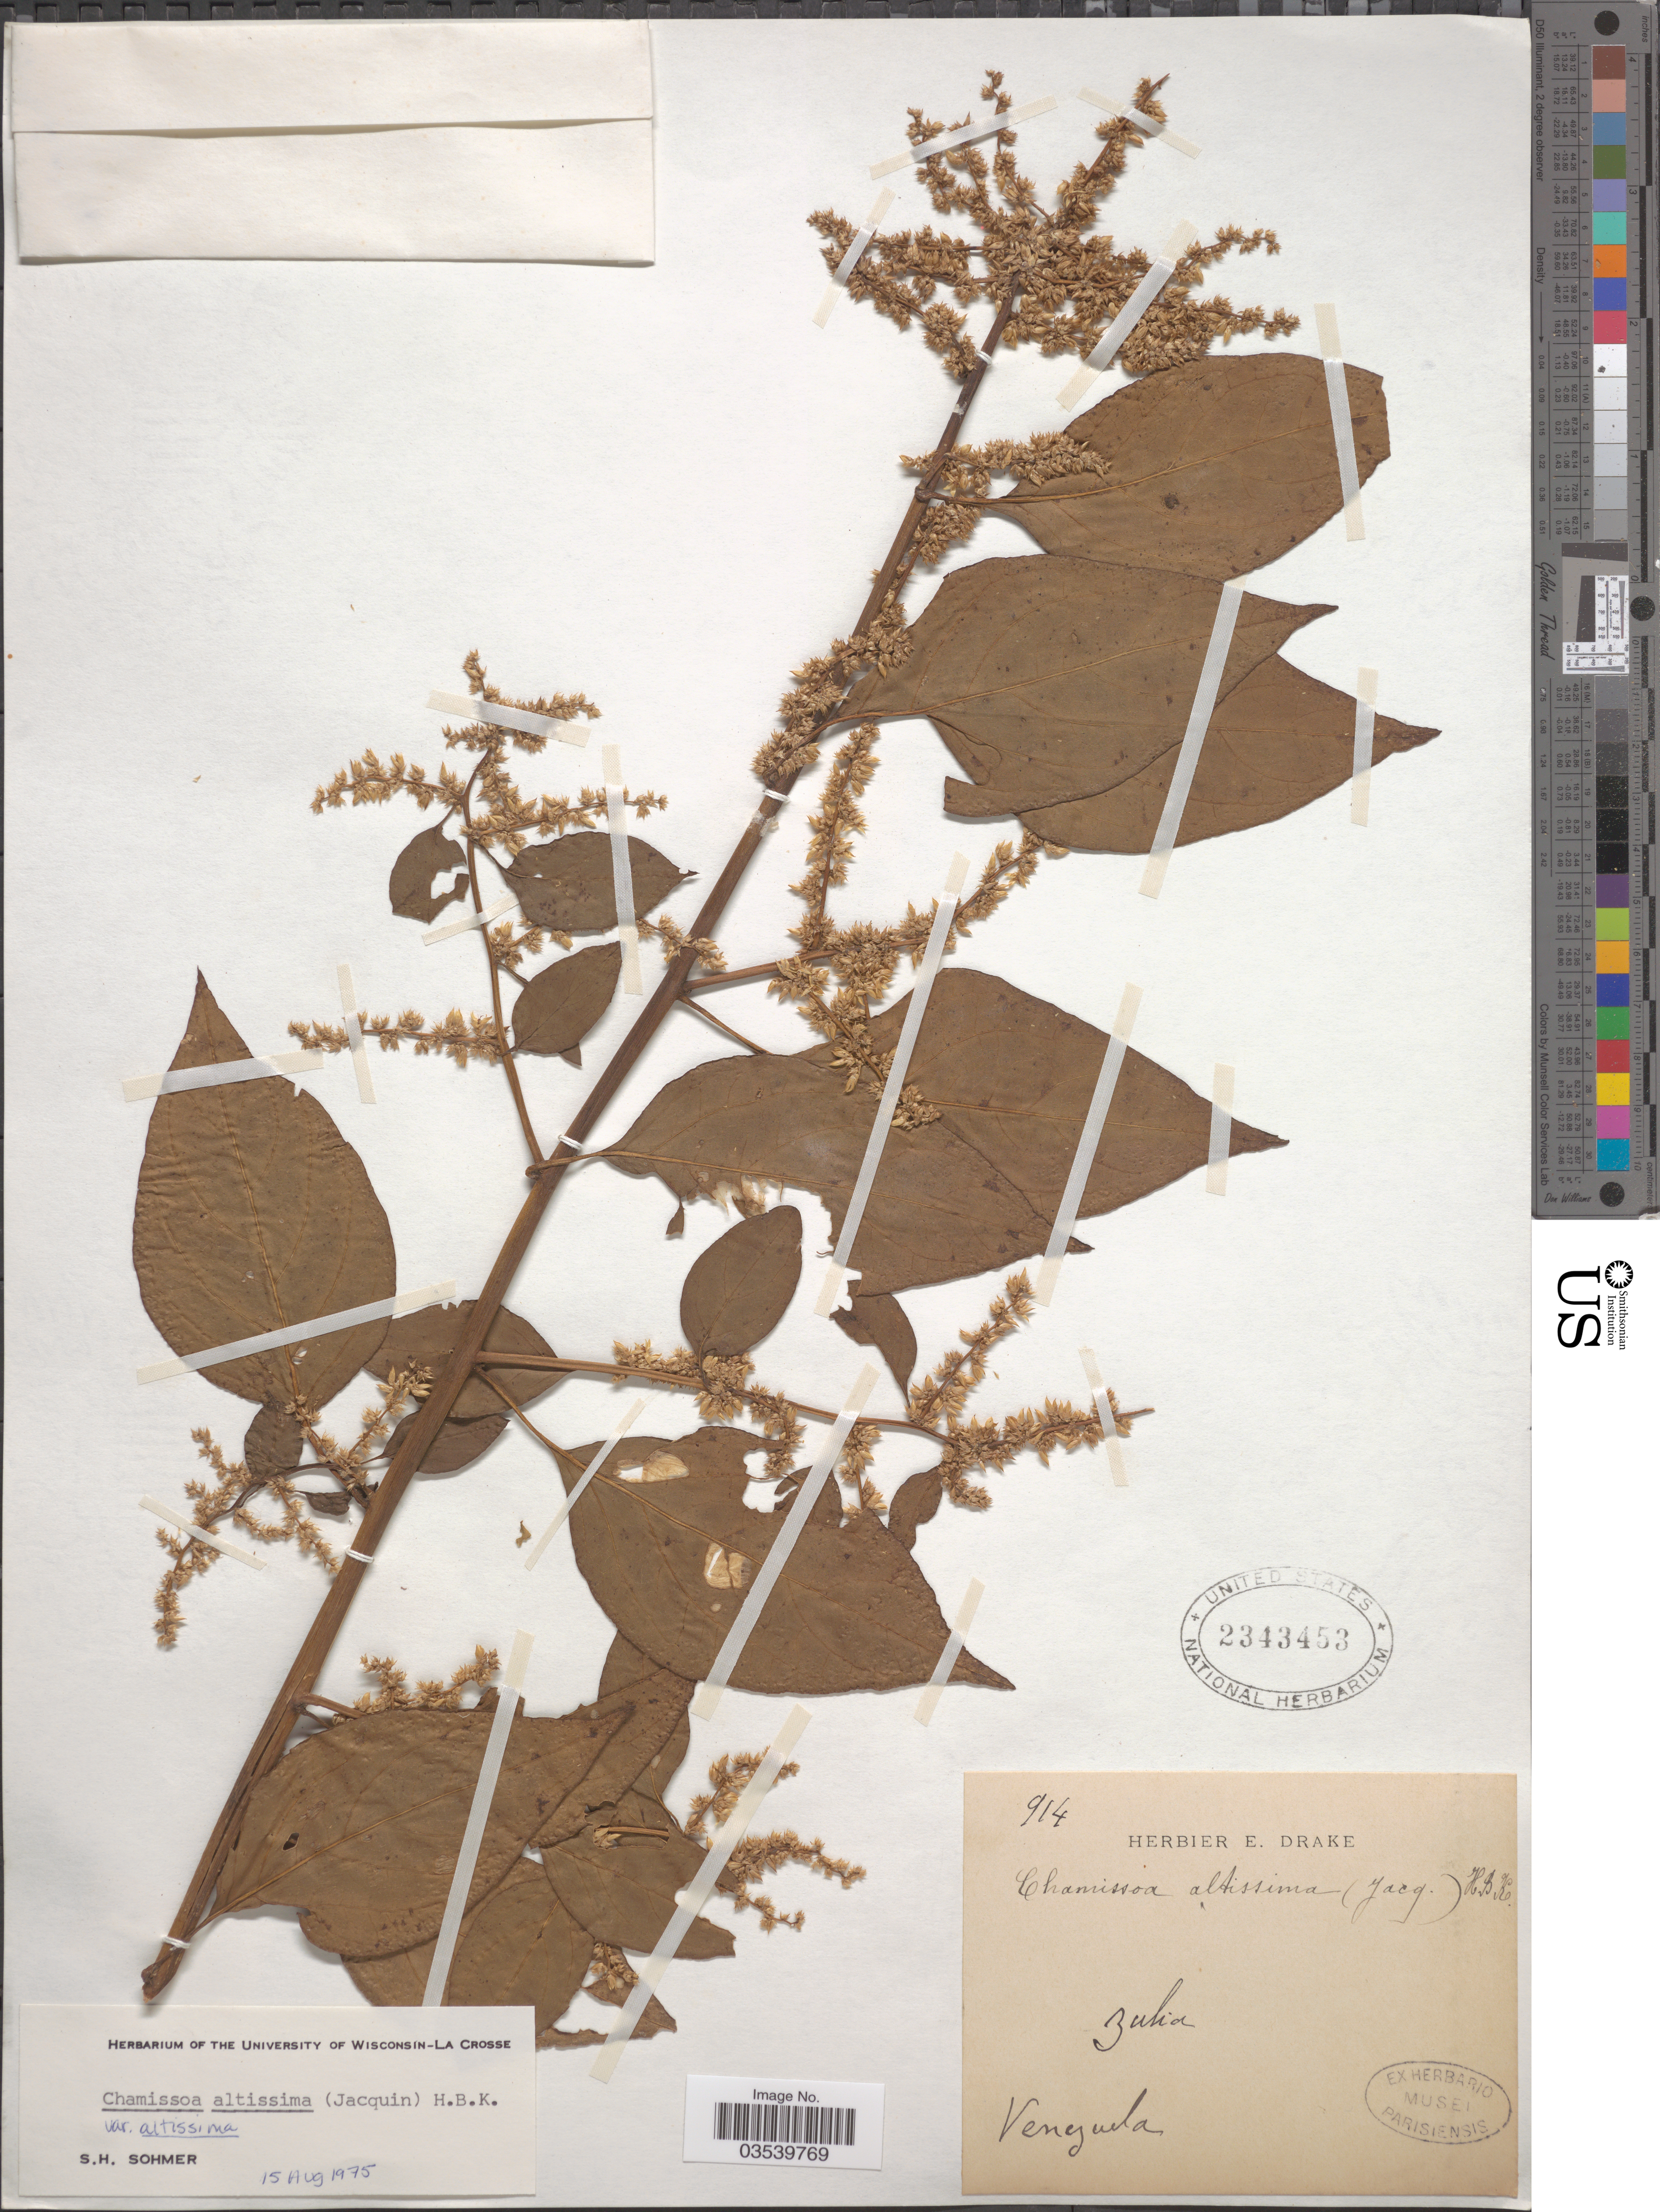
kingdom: Plantae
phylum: Tracheophyta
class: Magnoliopsida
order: Caryophyllales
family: Amaranthaceae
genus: Chamissoa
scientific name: Chamissoa altissima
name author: (Jacq.) Kunth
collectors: ex herb. E. Drake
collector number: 914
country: Venezuela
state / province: Zulia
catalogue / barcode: US 2343453